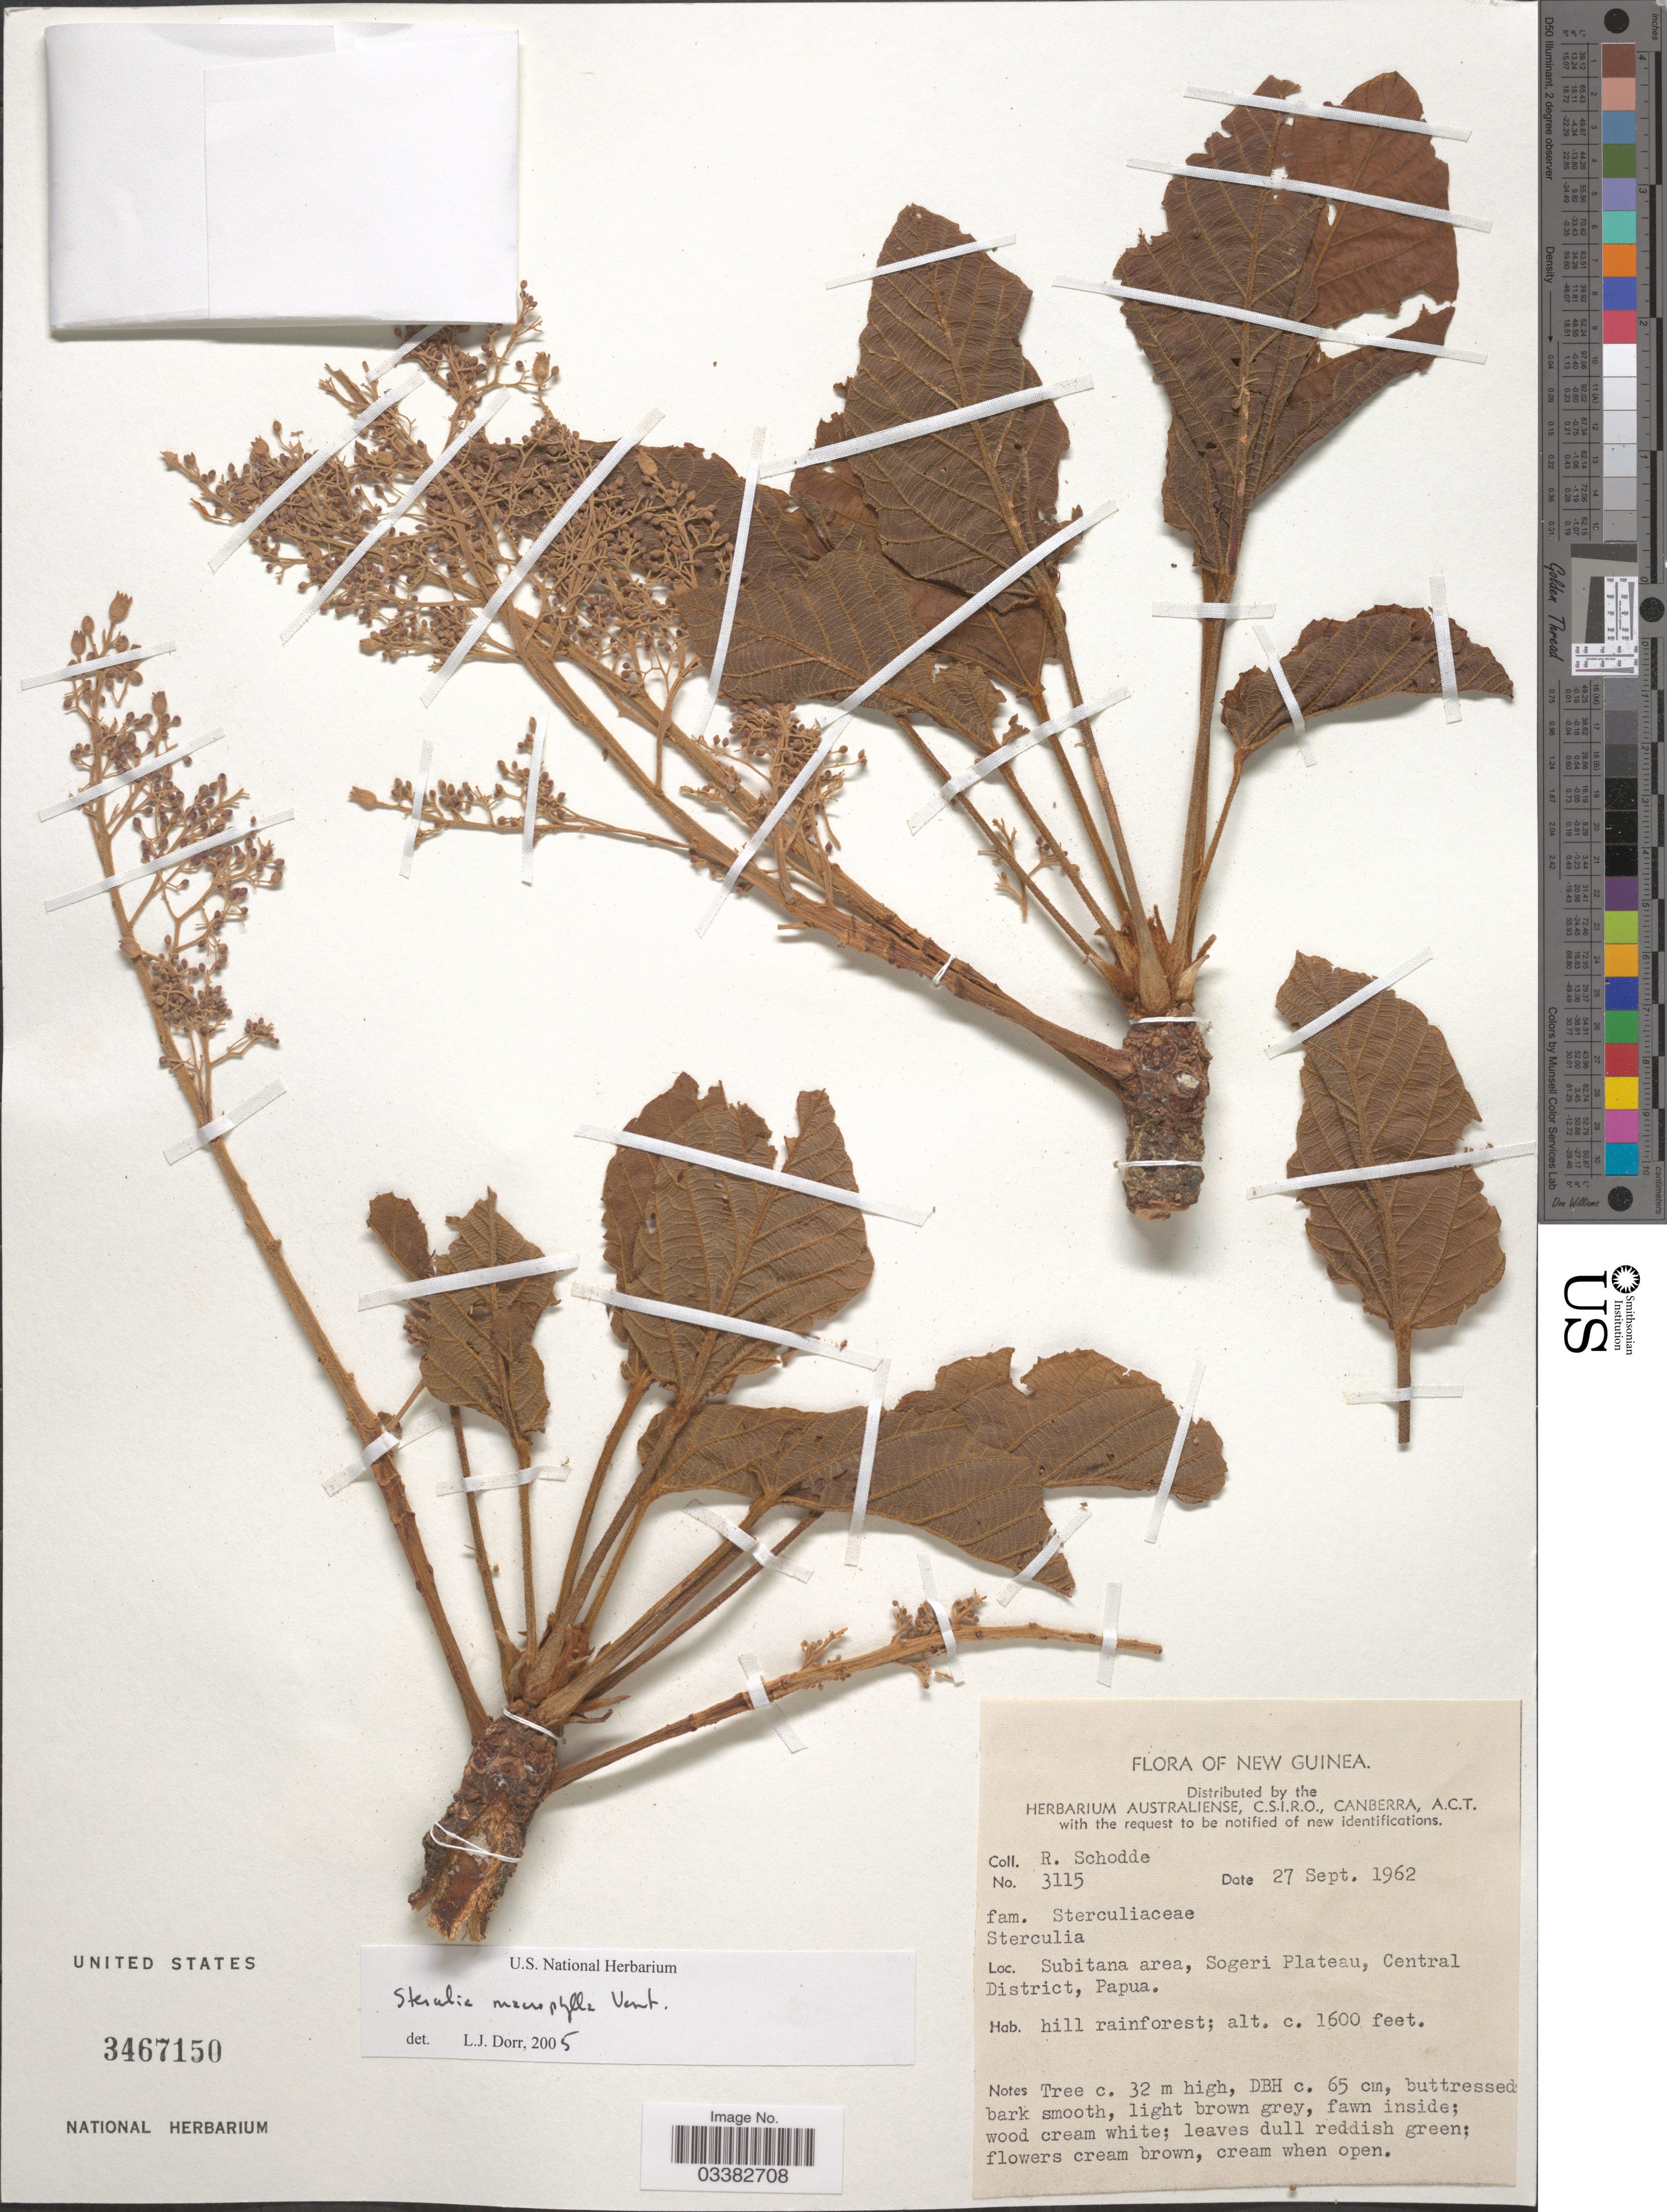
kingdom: Plantae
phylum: Tracheophyta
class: Magnoliopsida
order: Malvales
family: Malvaceae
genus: Sterculia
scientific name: Sterculia macrophylla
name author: Vent.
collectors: R. Schodde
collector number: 3115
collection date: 1962-09-27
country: Papua New Guinea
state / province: Central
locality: New Guinea. Subitana area, Sogeri Plateau, Central District, Papua.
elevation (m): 488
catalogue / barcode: US 3467150